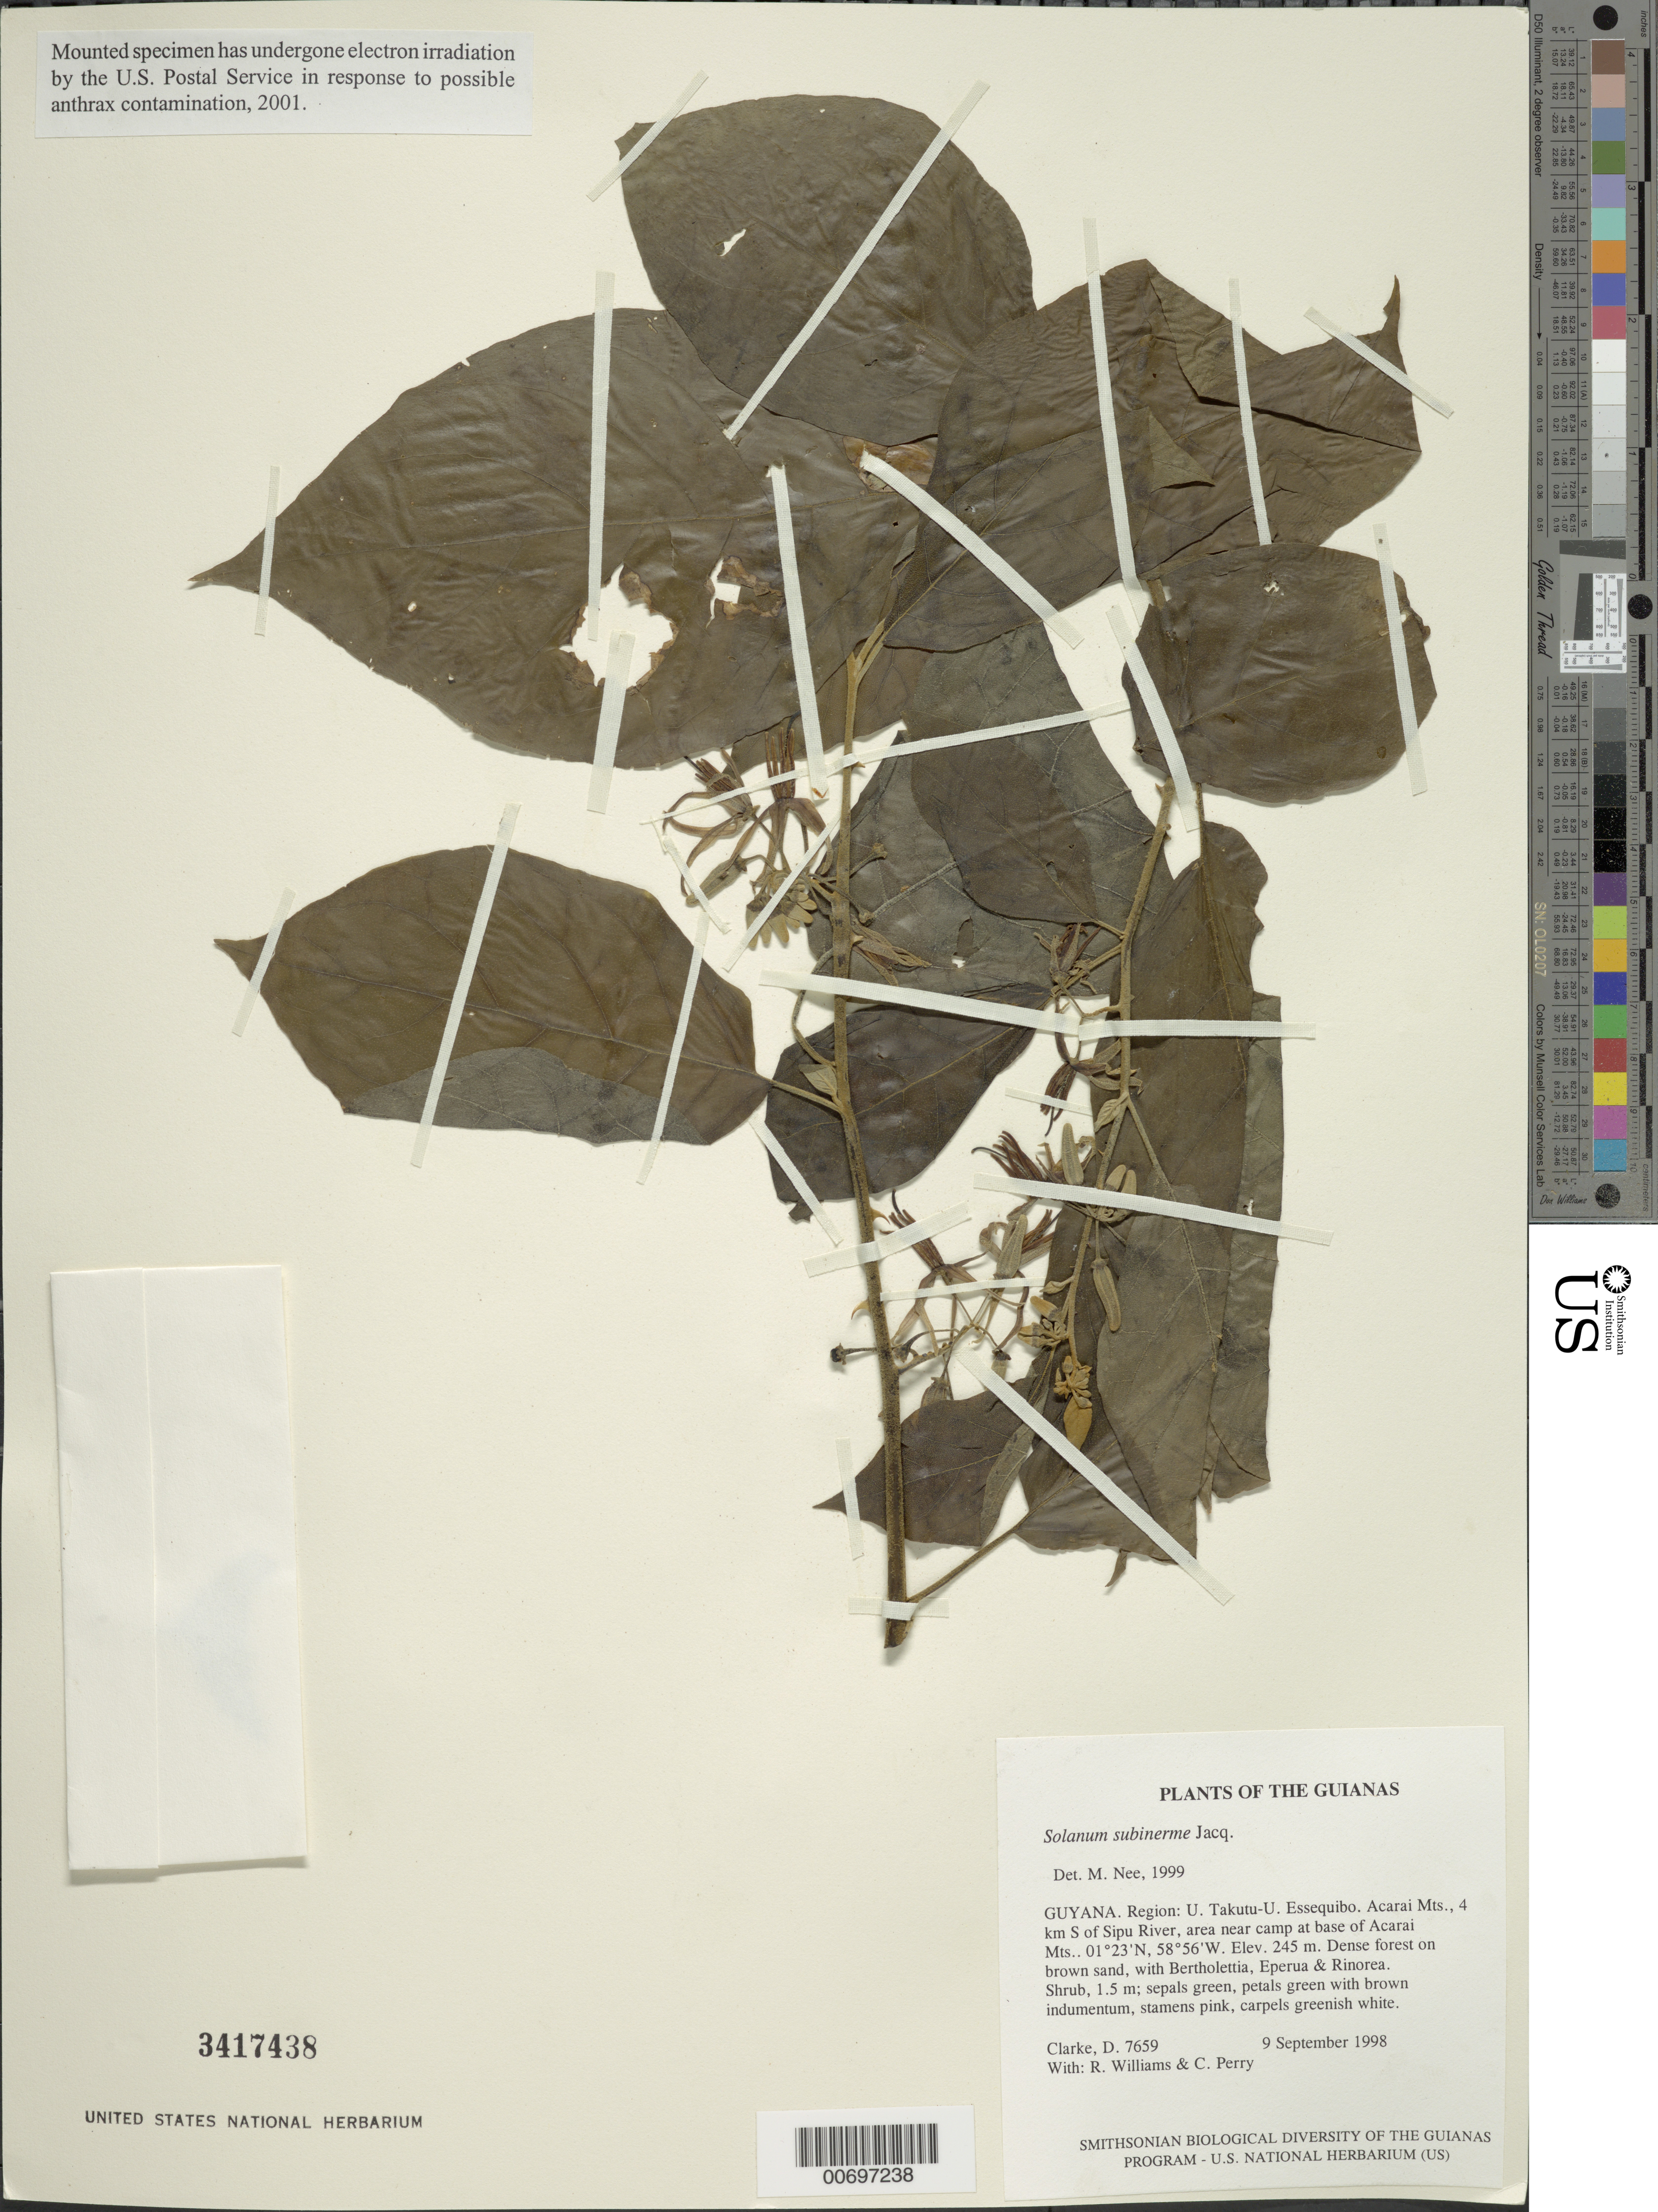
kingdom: Plantae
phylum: Tracheophyta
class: Magnoliopsida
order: Solanales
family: Solanaceae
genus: Solanum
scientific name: Solanum subinerme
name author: Jacq.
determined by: Nee, Michael H.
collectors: H. D. Clarke, R. Williams & C. Perry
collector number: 7659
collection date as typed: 9 Sep 1998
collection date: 1998-09-09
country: Guyana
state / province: U. Takutu-U. Essequibo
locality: Acarai Mts., 4 km S of Sipu River, area near camp at base of Acarai Mts.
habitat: Dense forest on brown sand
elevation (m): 245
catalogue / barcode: US 3417438